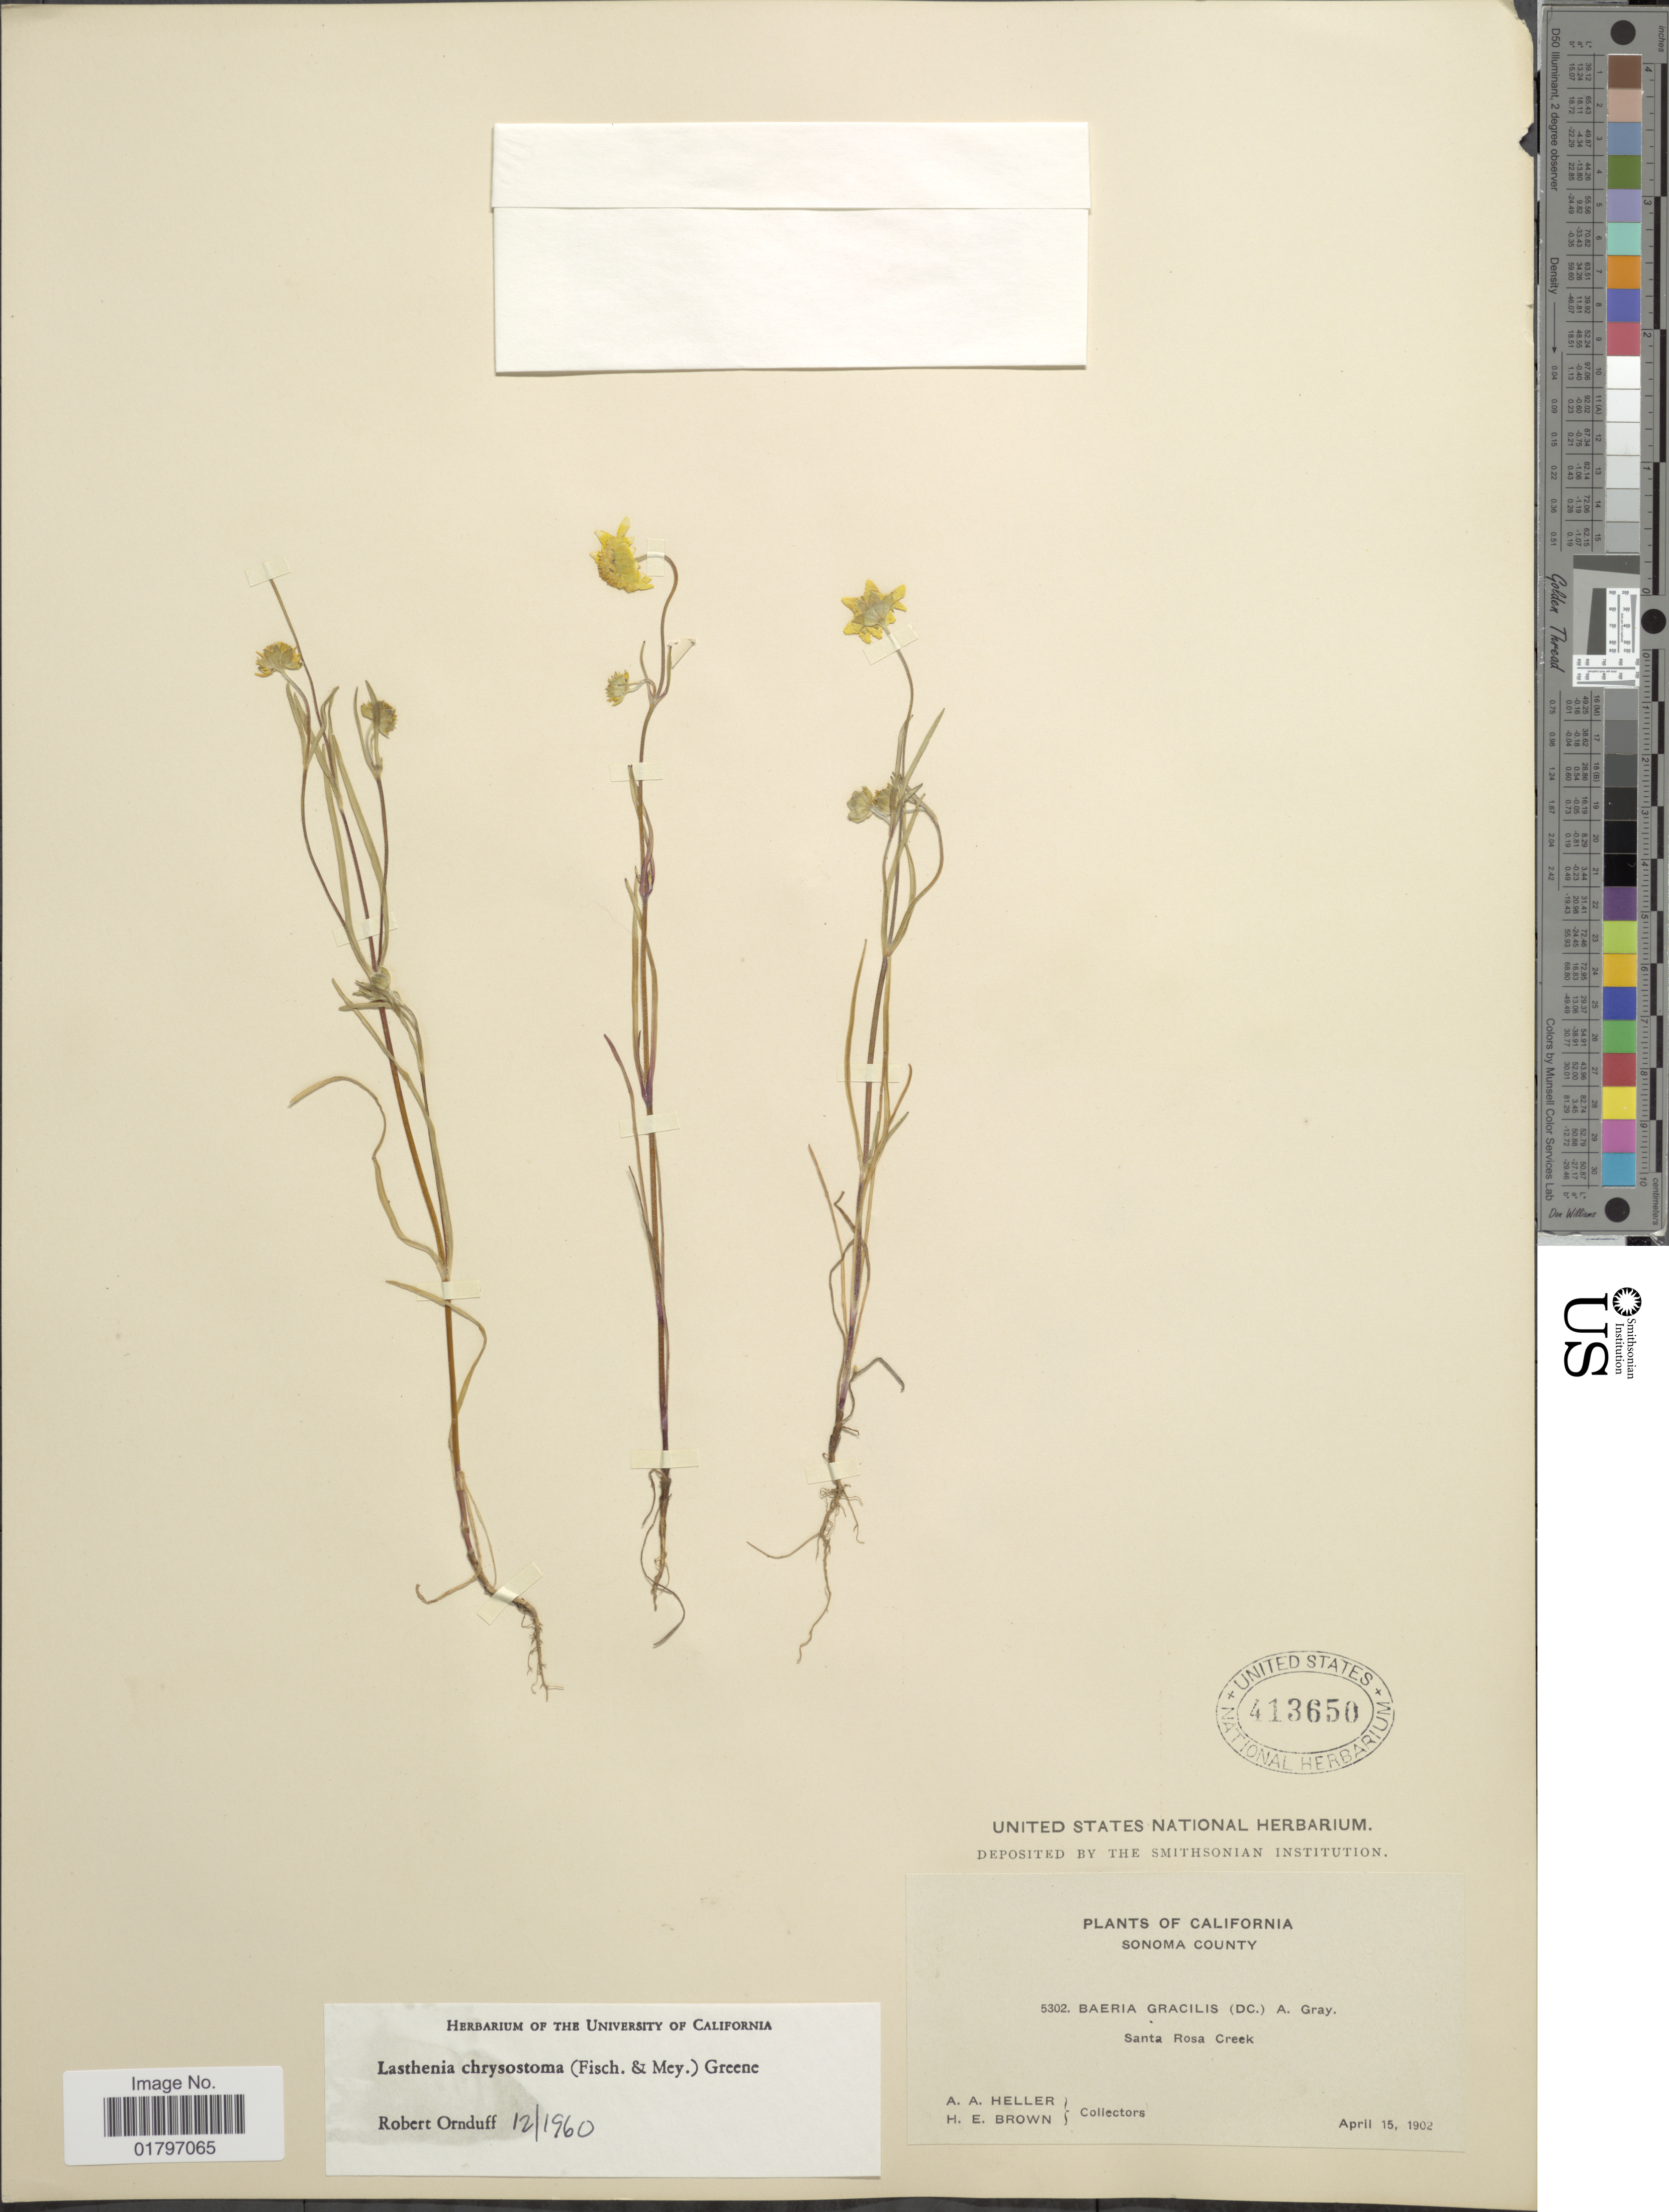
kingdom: Plantae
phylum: Tracheophyta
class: Magnoliopsida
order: Asterales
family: Asteraceae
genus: Lasthenia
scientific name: Lasthenia chrysostoma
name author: (Fisch. & C.A. Mey.) Greene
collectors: A. A. Heller & H. E. Brown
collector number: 5302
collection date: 1902-04-15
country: United States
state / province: California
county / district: Sonoma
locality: Sonoma County. Santa Rosa Creek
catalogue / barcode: US 413650